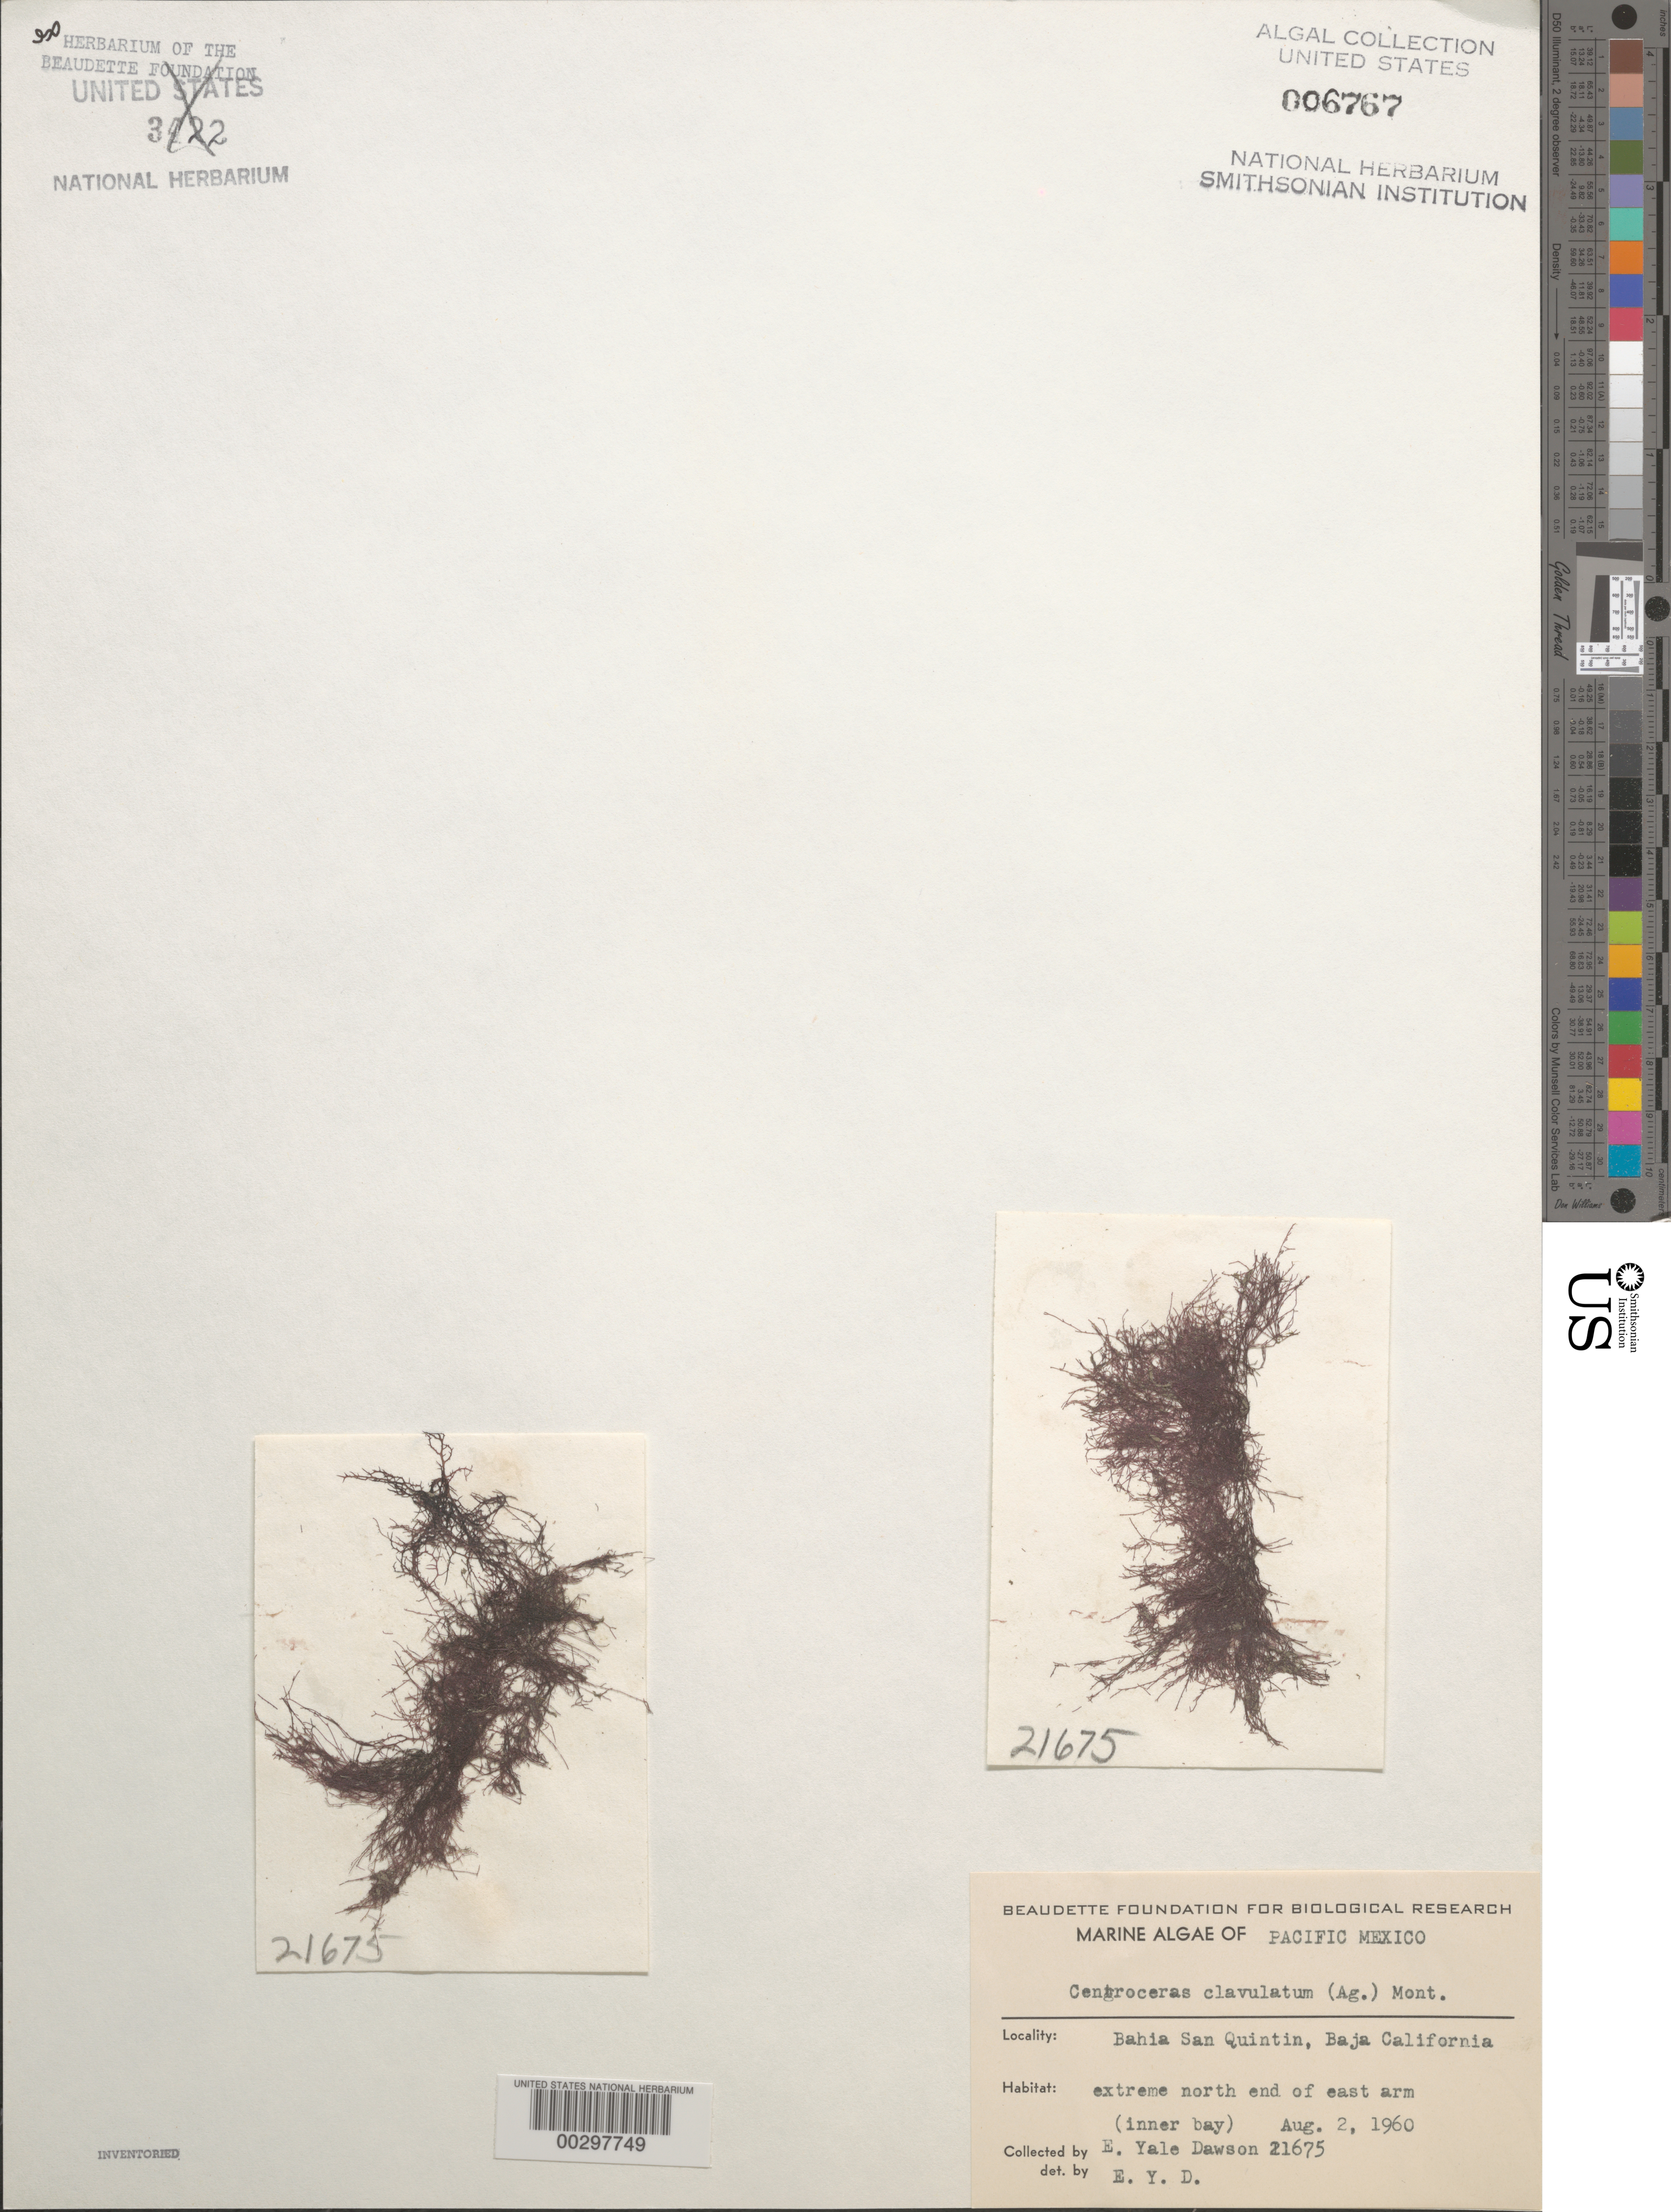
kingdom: Plantae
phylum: Rhodophyta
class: Florideophyceae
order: Ceramiales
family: Ceramiaceae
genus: Centroceras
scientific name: Centroceras clavulatum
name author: (C. Agardh) Mont.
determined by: Dawson, E. Y.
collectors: E. Y. Dawson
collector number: EYD 21675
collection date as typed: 02 Aug 1960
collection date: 1960-08-02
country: Mexico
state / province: Baja California Norte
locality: Bahia San Quintin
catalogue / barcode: US 6767